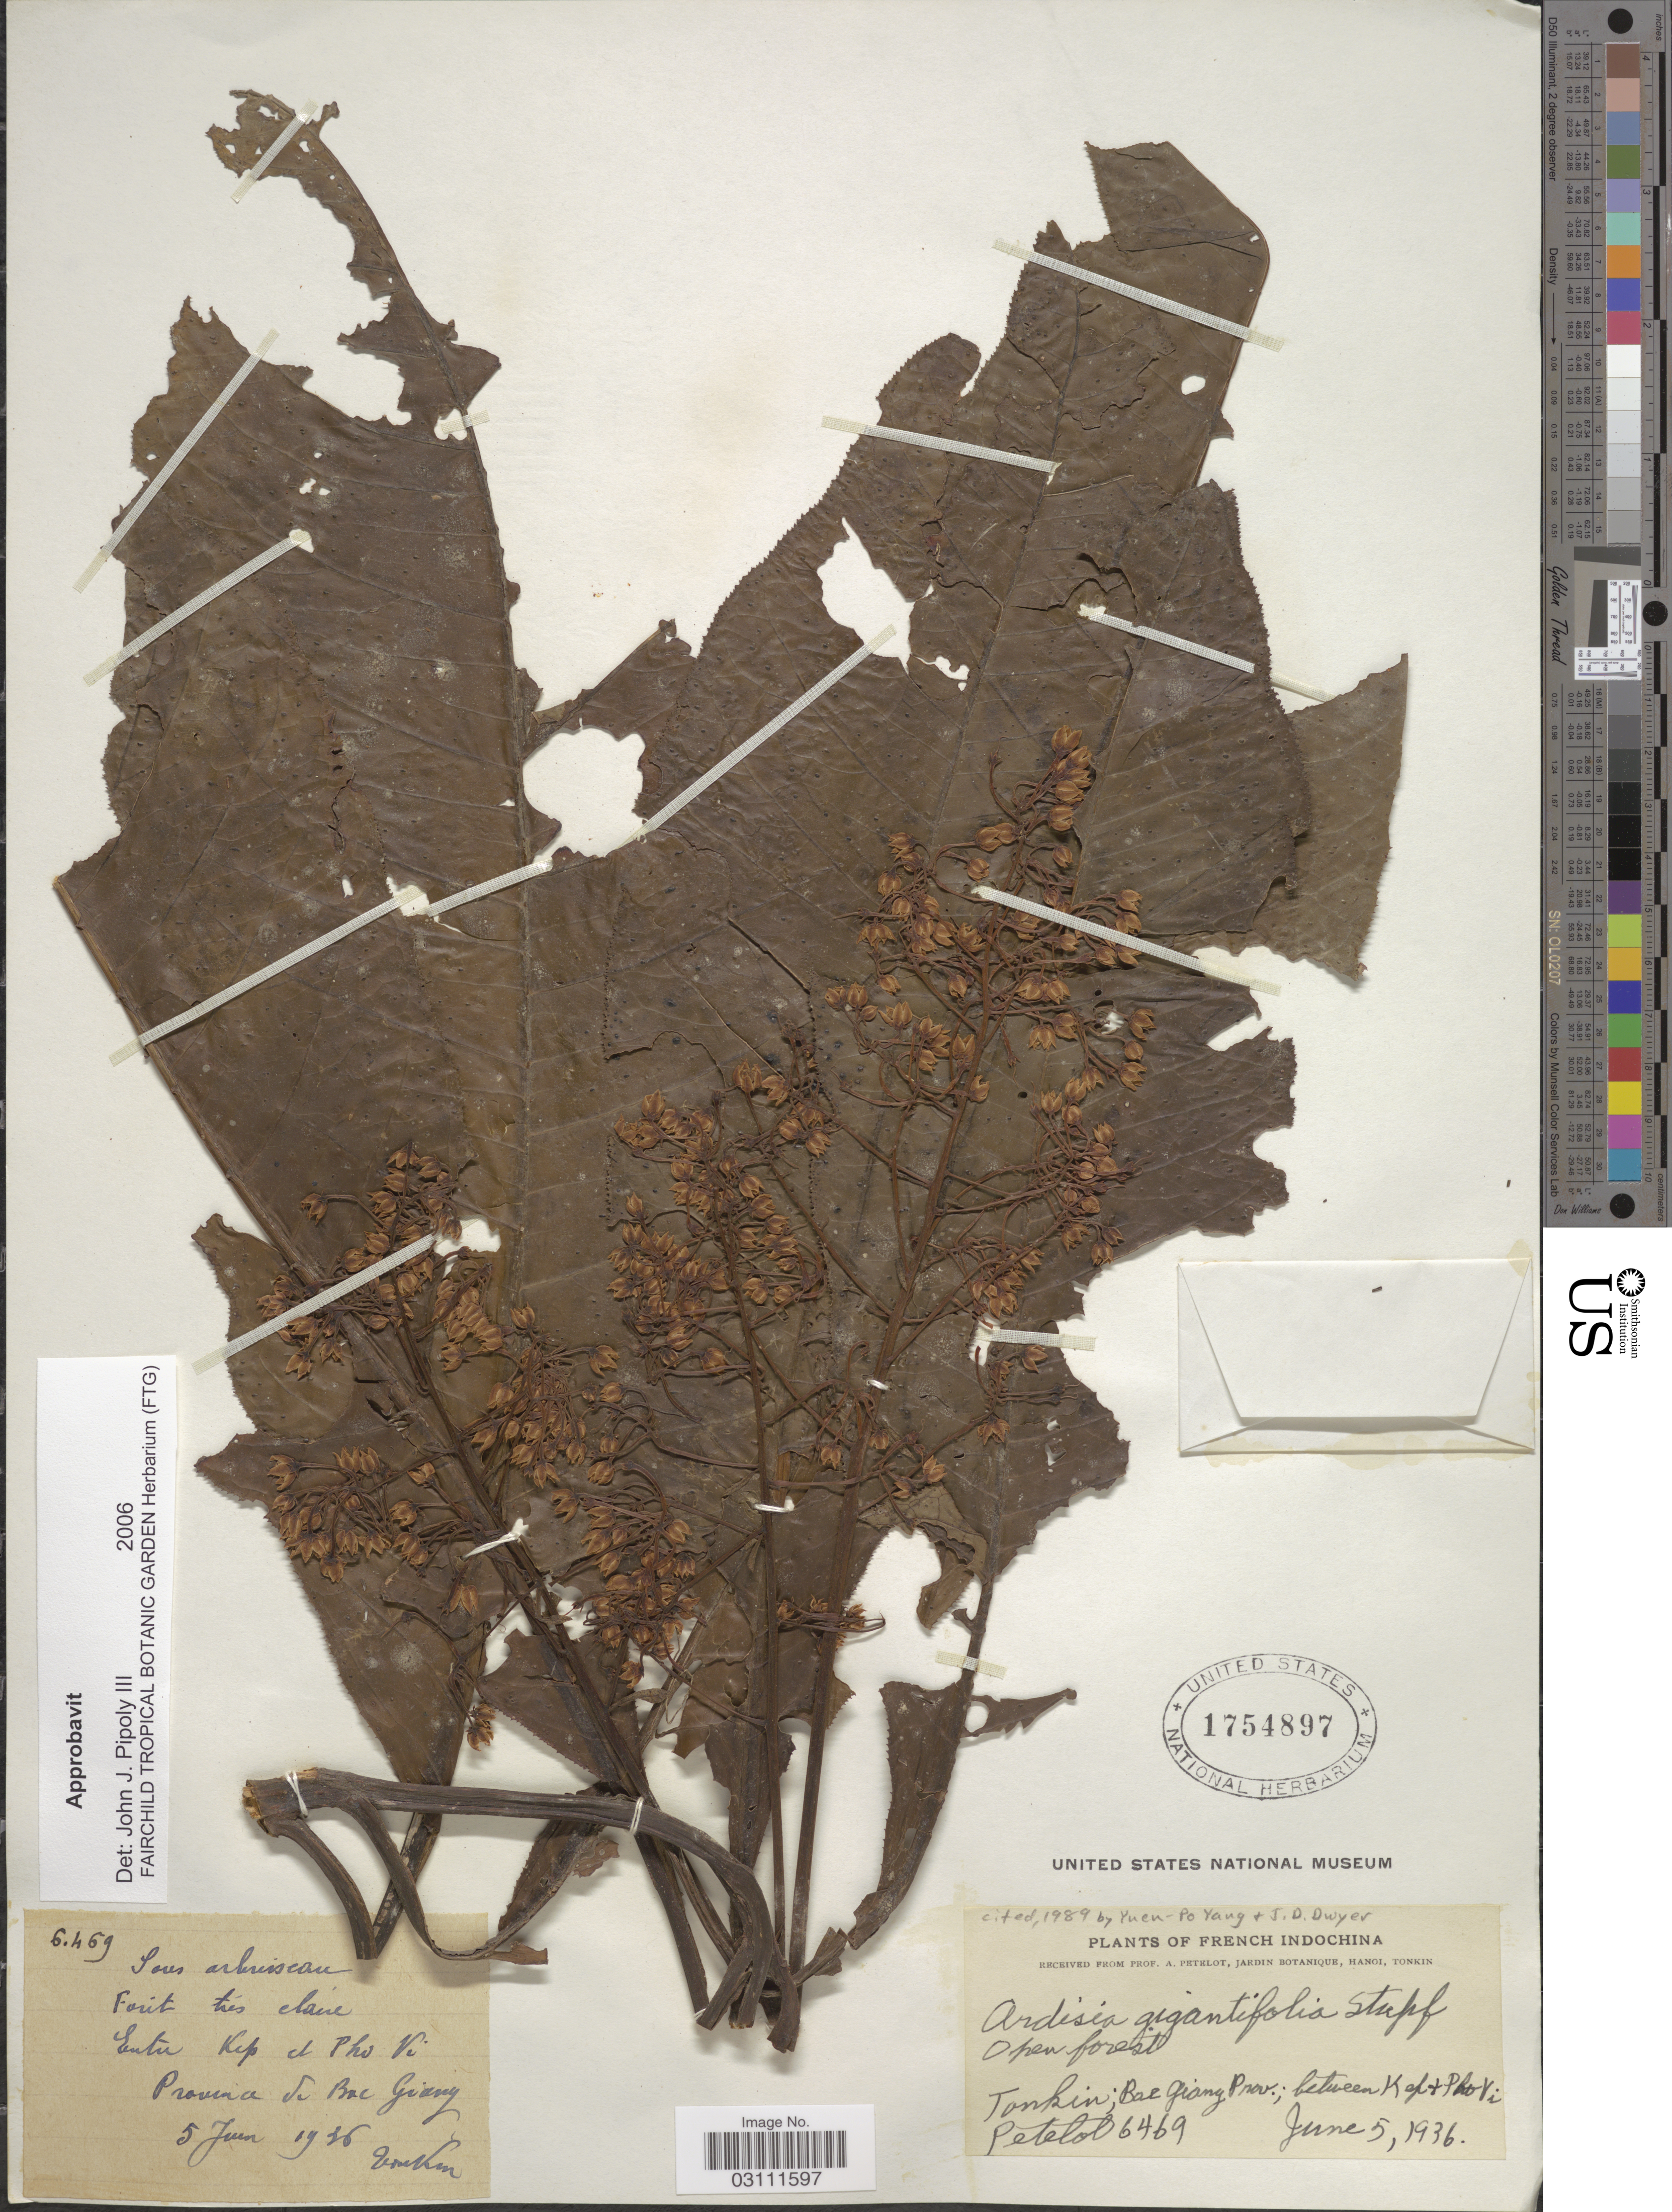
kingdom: Plantae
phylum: Tracheophyta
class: Magnoliopsida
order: Ericales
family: Primulaceae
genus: Ardisia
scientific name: Ardisia gigantifolia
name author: Stapf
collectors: A. Petelot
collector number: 6469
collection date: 1936-06-05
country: Vietnam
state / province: Bac Giang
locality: Entre Kep et Pho Vi, Province de Bac Giang, Tonkin. French Indochina.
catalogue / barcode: US 1754897